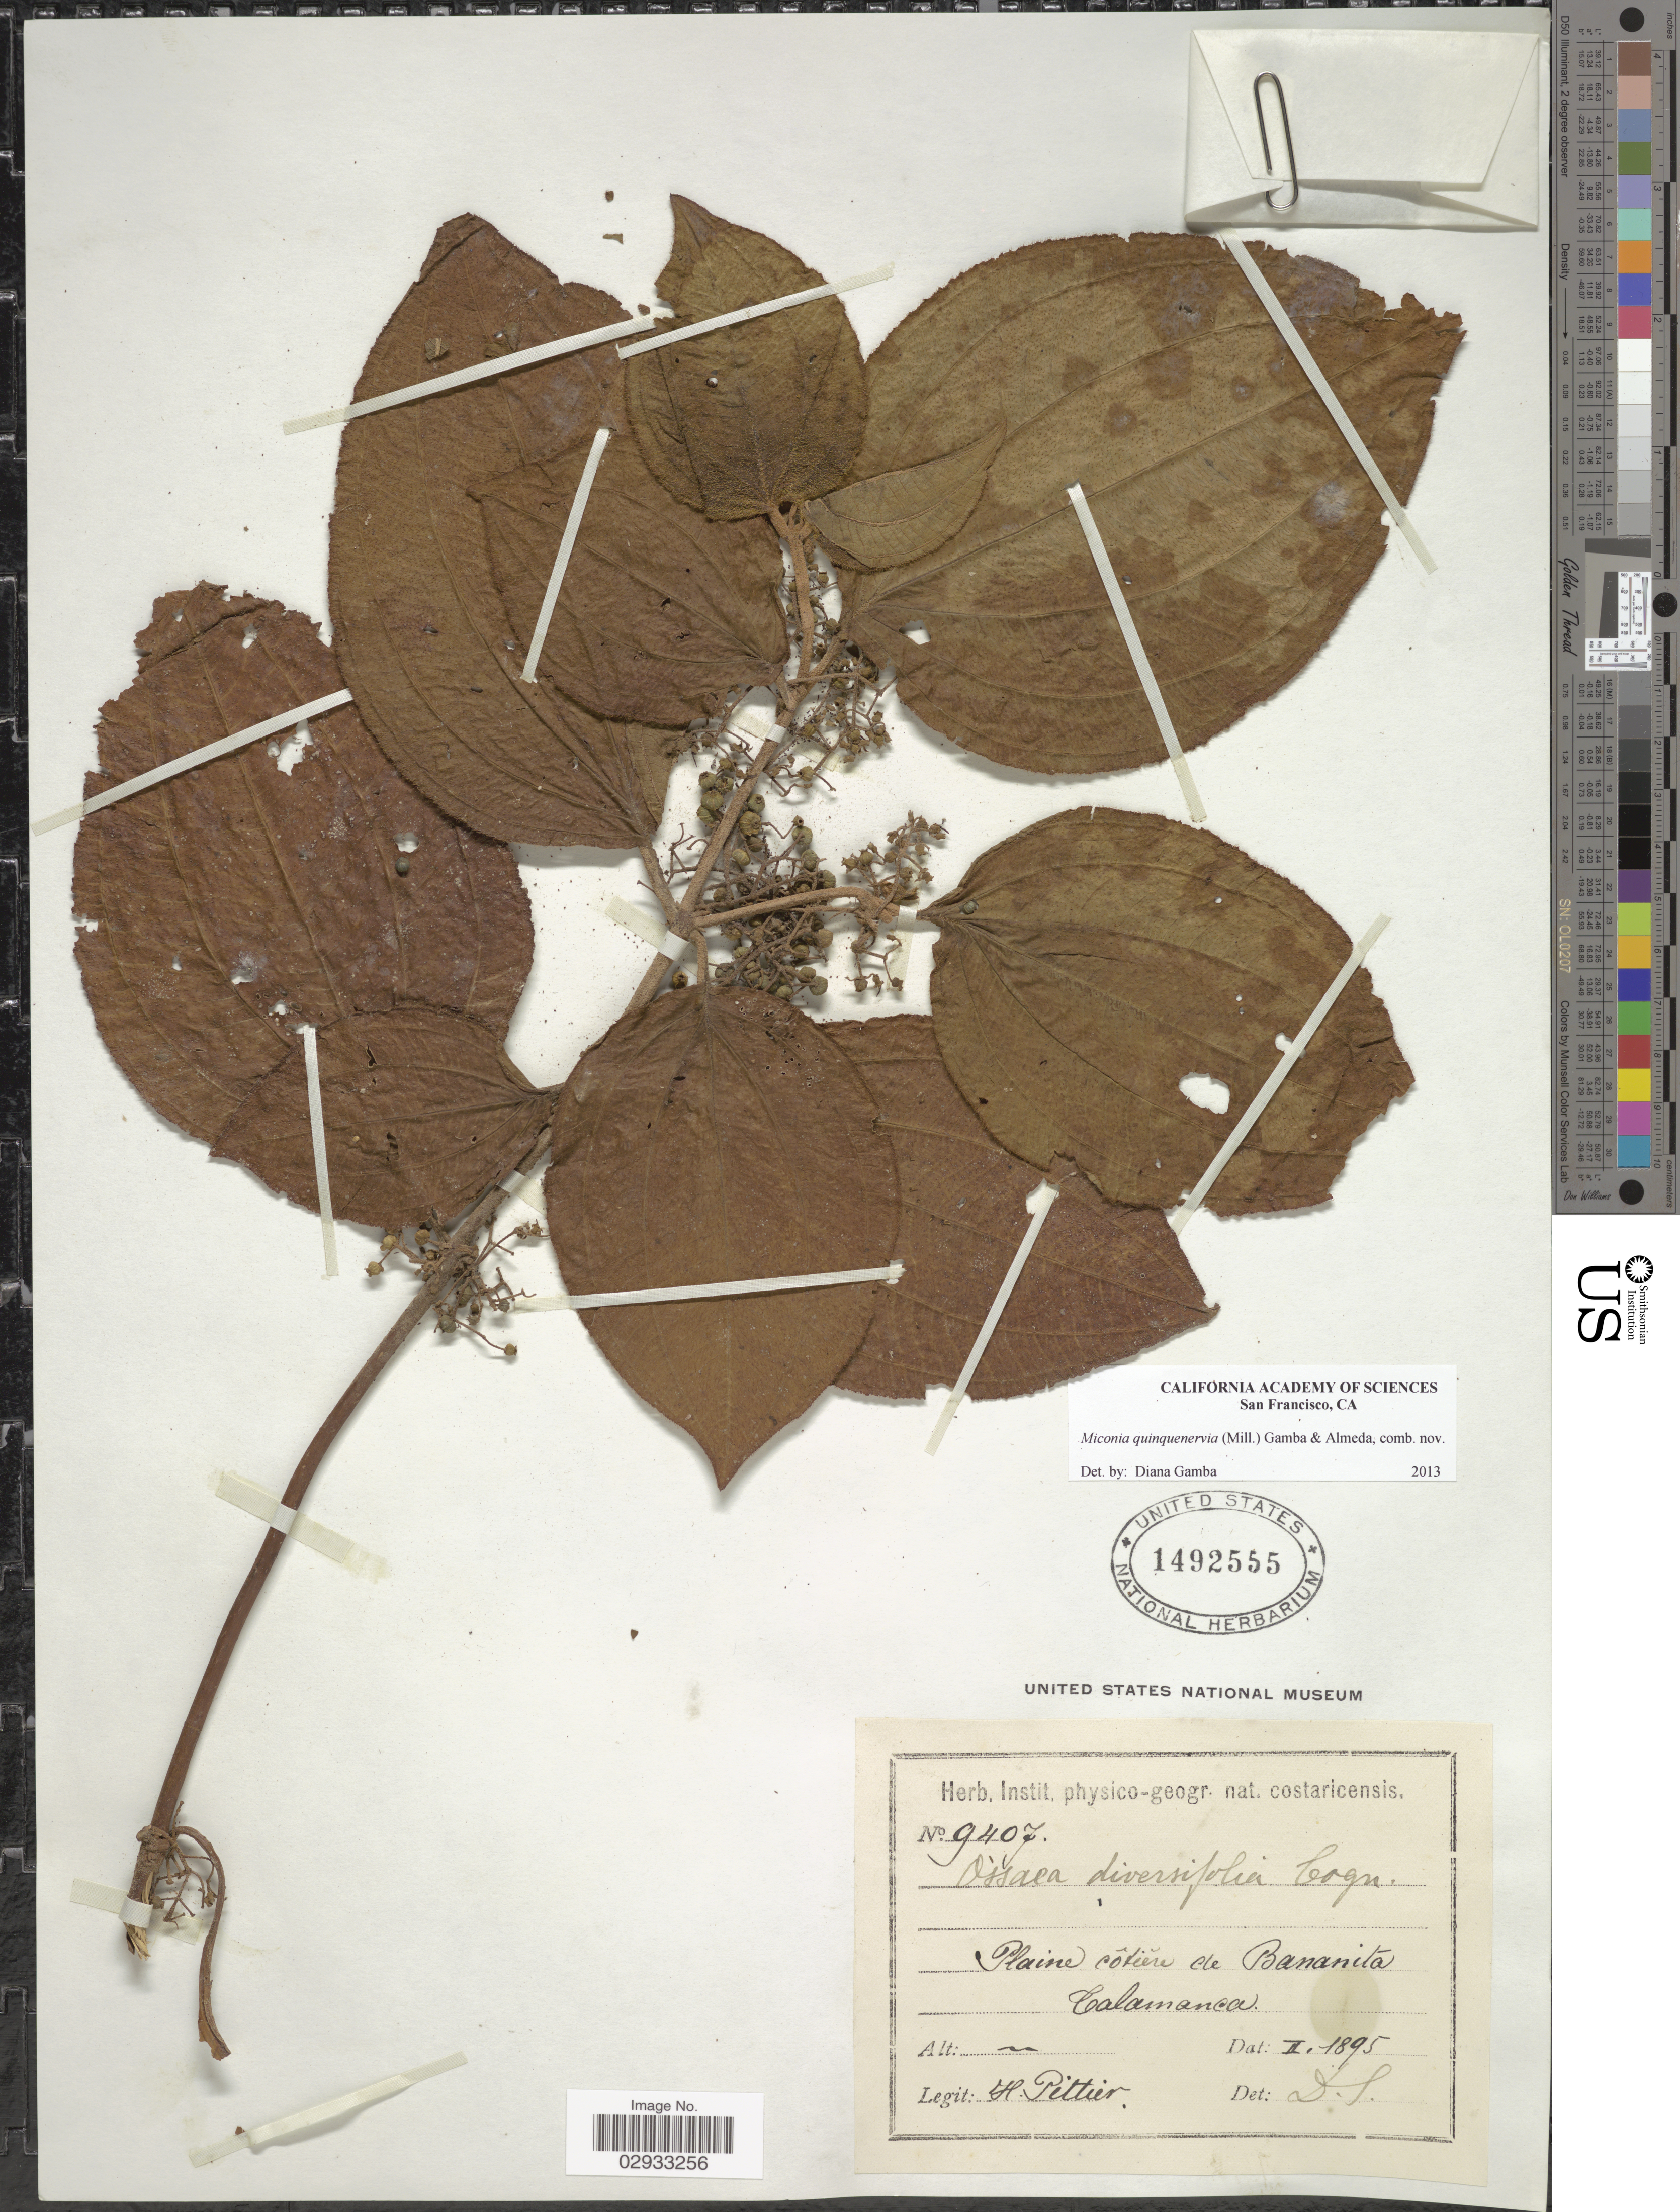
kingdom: Plantae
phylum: Tracheophyta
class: Magnoliopsida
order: Myrtales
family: Melastomataceae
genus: Miconia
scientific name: Miconia quinquenervia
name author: (Mill.) Gamba & Almeda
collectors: H. F. Pittier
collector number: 9407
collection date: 1895-02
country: Costa Rica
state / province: Limón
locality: Plaine côtiere de Bananita. Talamanca.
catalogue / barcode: US 1492555